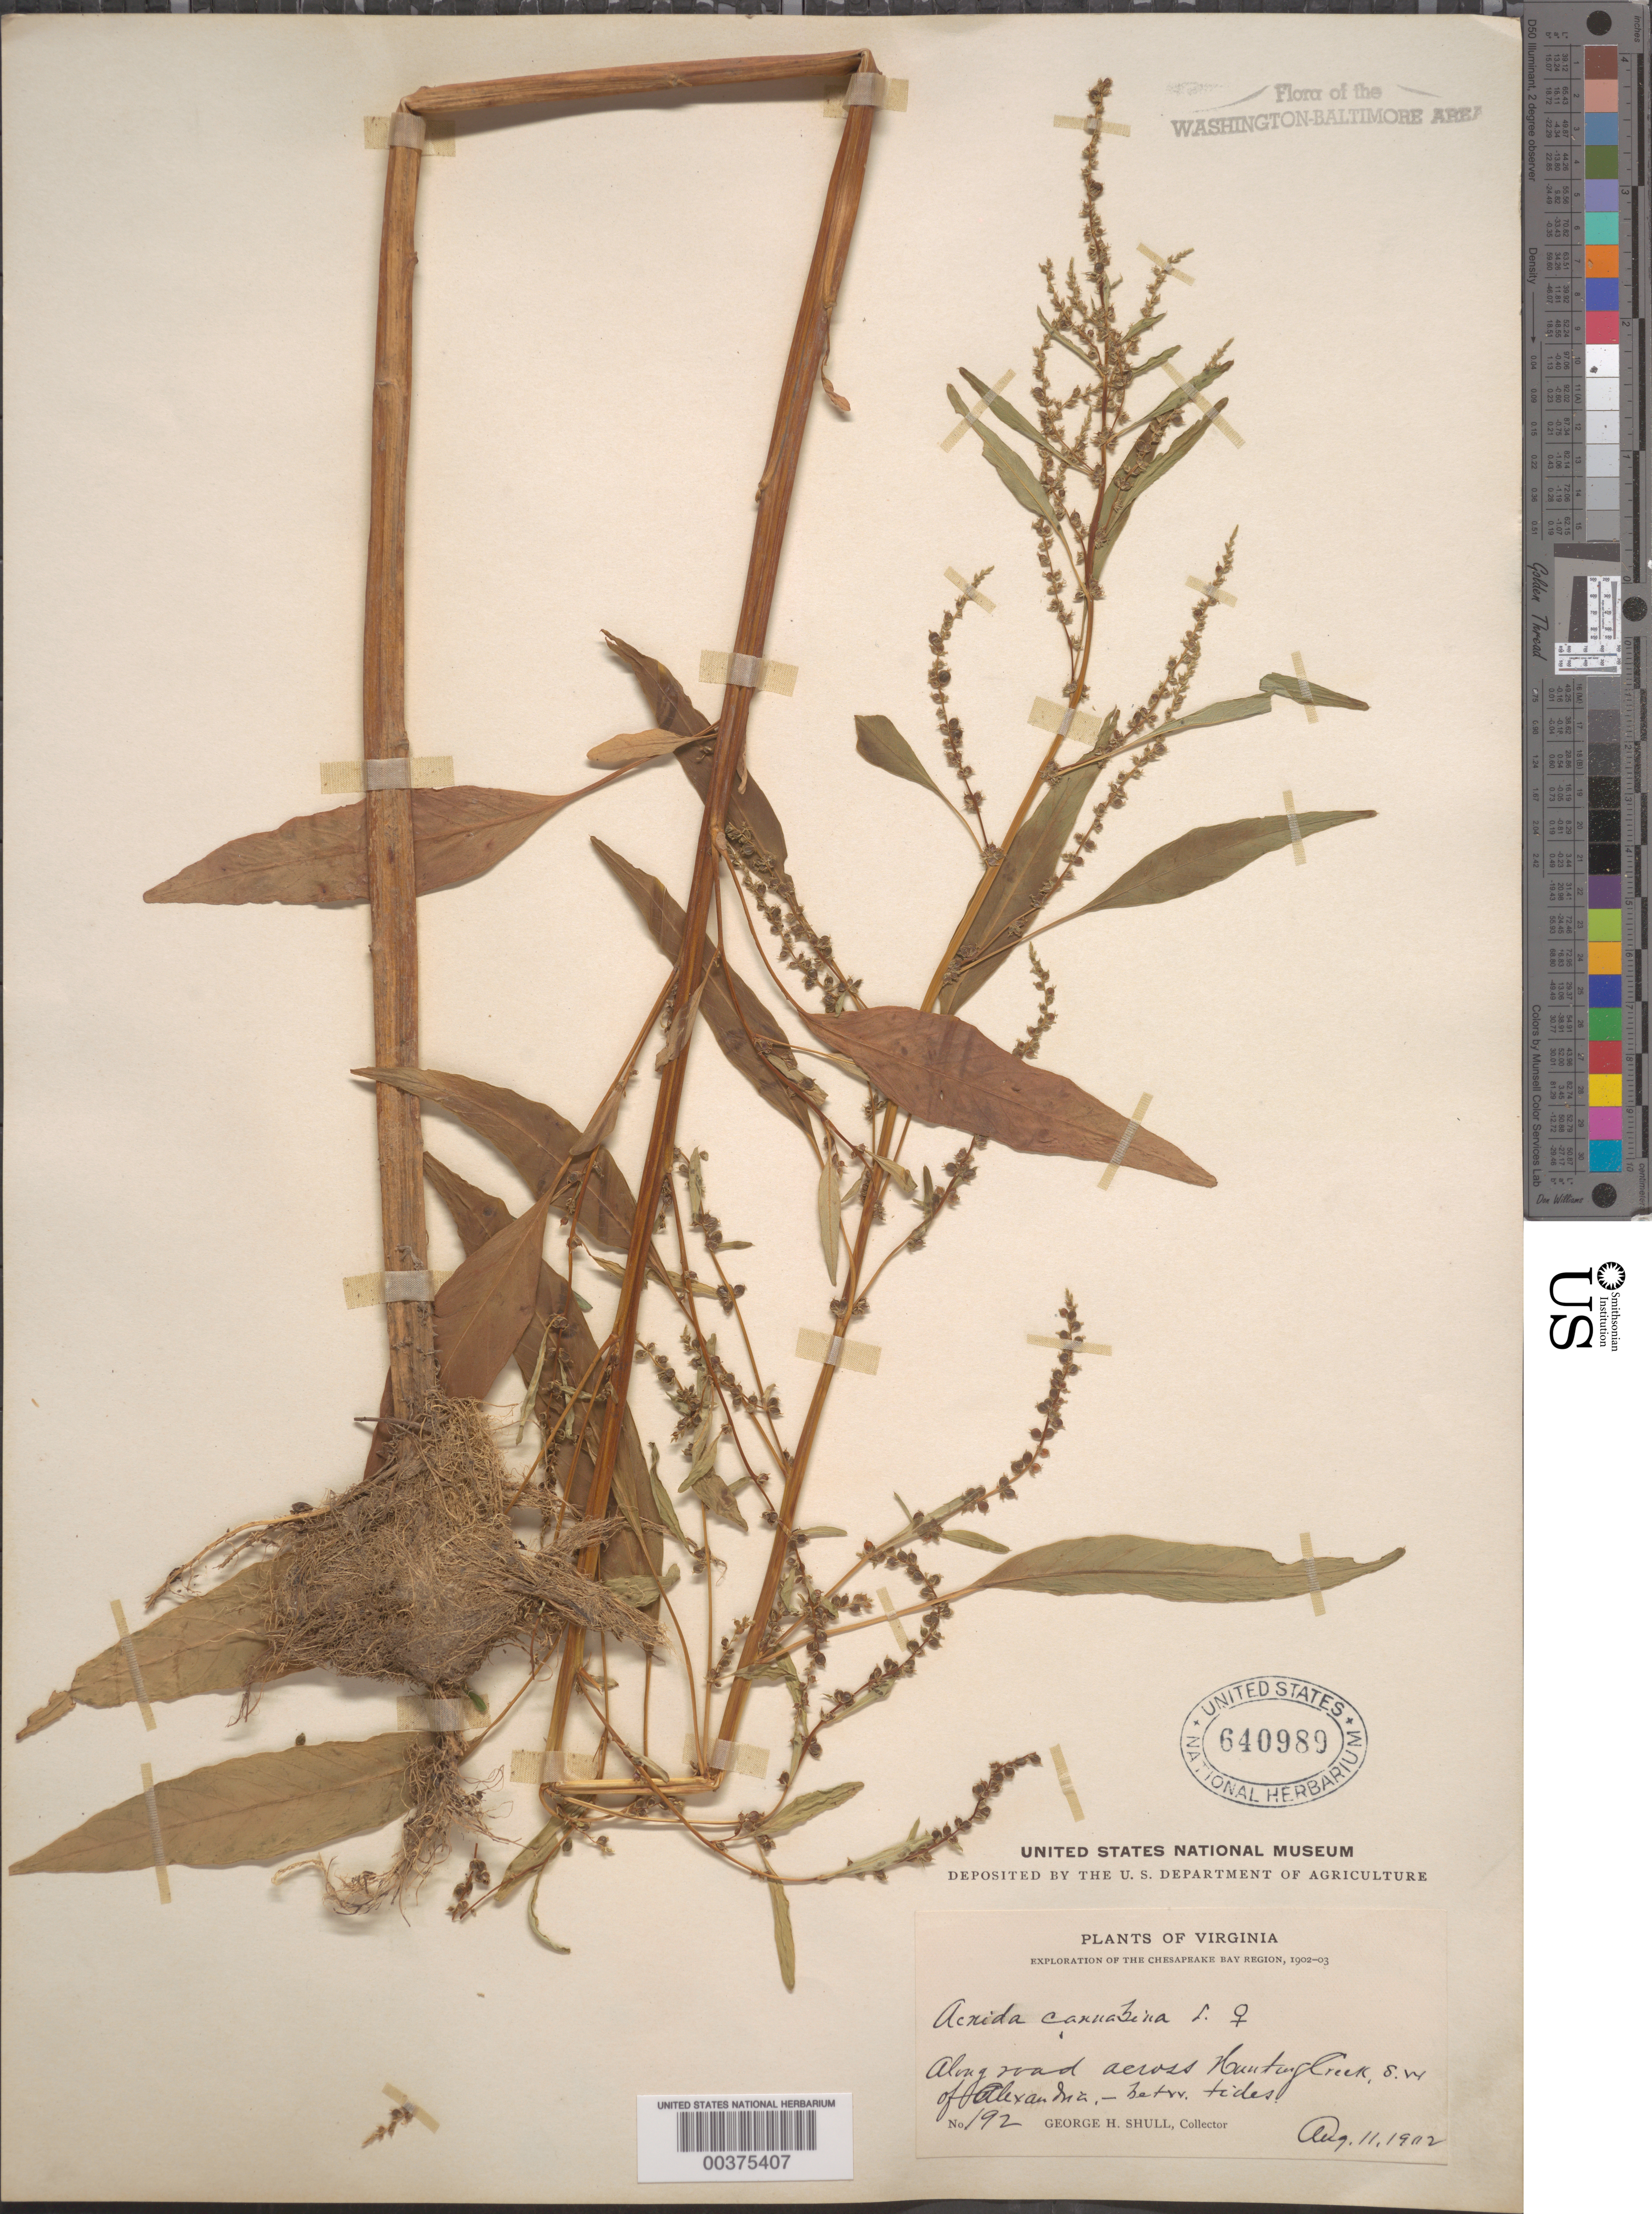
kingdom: Plantae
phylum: Tracheophyta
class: Magnoliopsida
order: Caryophyllales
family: Amaranthaceae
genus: Amaranthus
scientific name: Amaranthus cannabinus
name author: (L.) E.G. F. Sauer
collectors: G. H. Shull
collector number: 192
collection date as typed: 11 Aug 1902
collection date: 1902-08-11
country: United States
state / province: Virginia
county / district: Fairfax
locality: Hunting Creek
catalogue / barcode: US 640989